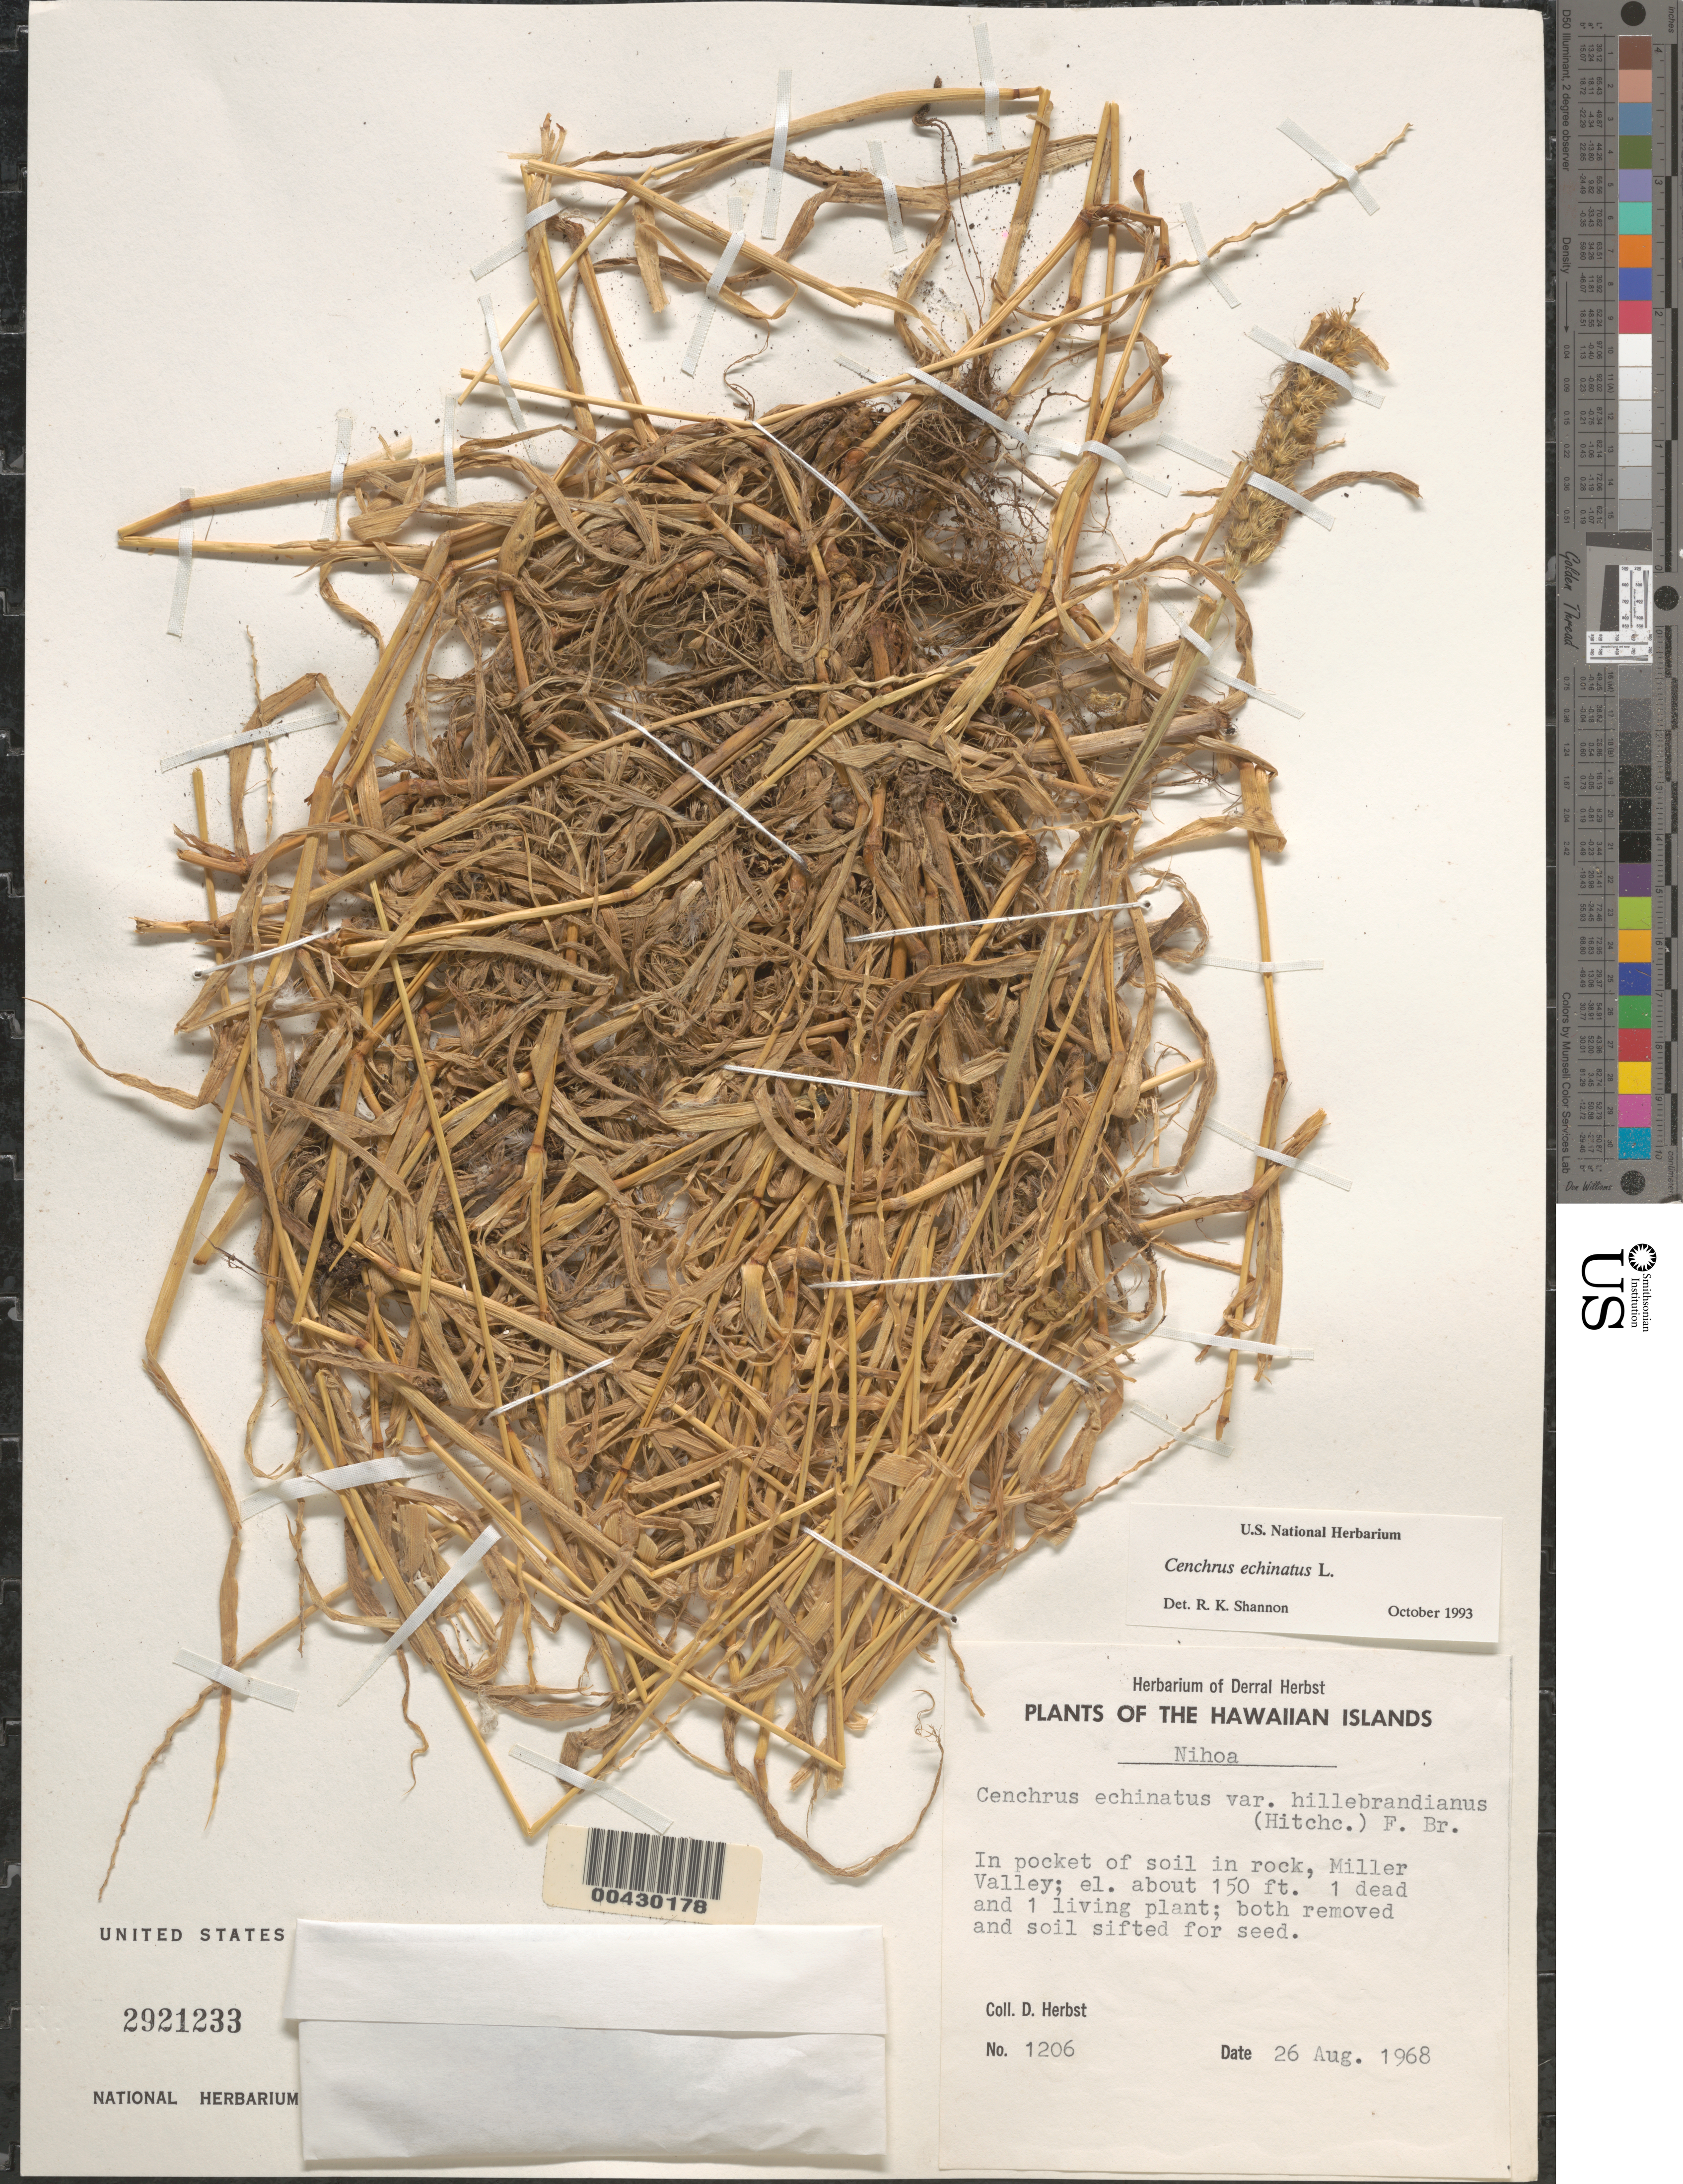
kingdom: Plantae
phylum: Tracheophyta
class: Liliopsida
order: Poales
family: Poaceae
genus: Cenchrus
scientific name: Cenchrus echinatus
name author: L.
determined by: Shannon, R. K., (UNITED STATES)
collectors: D. R. Herbst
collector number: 1206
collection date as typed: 26 Aug 1968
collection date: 1968-08-26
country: United States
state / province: Hawaii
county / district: Honolulu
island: Nihoa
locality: Nihoa: Miller Valley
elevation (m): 46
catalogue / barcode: US 2921233